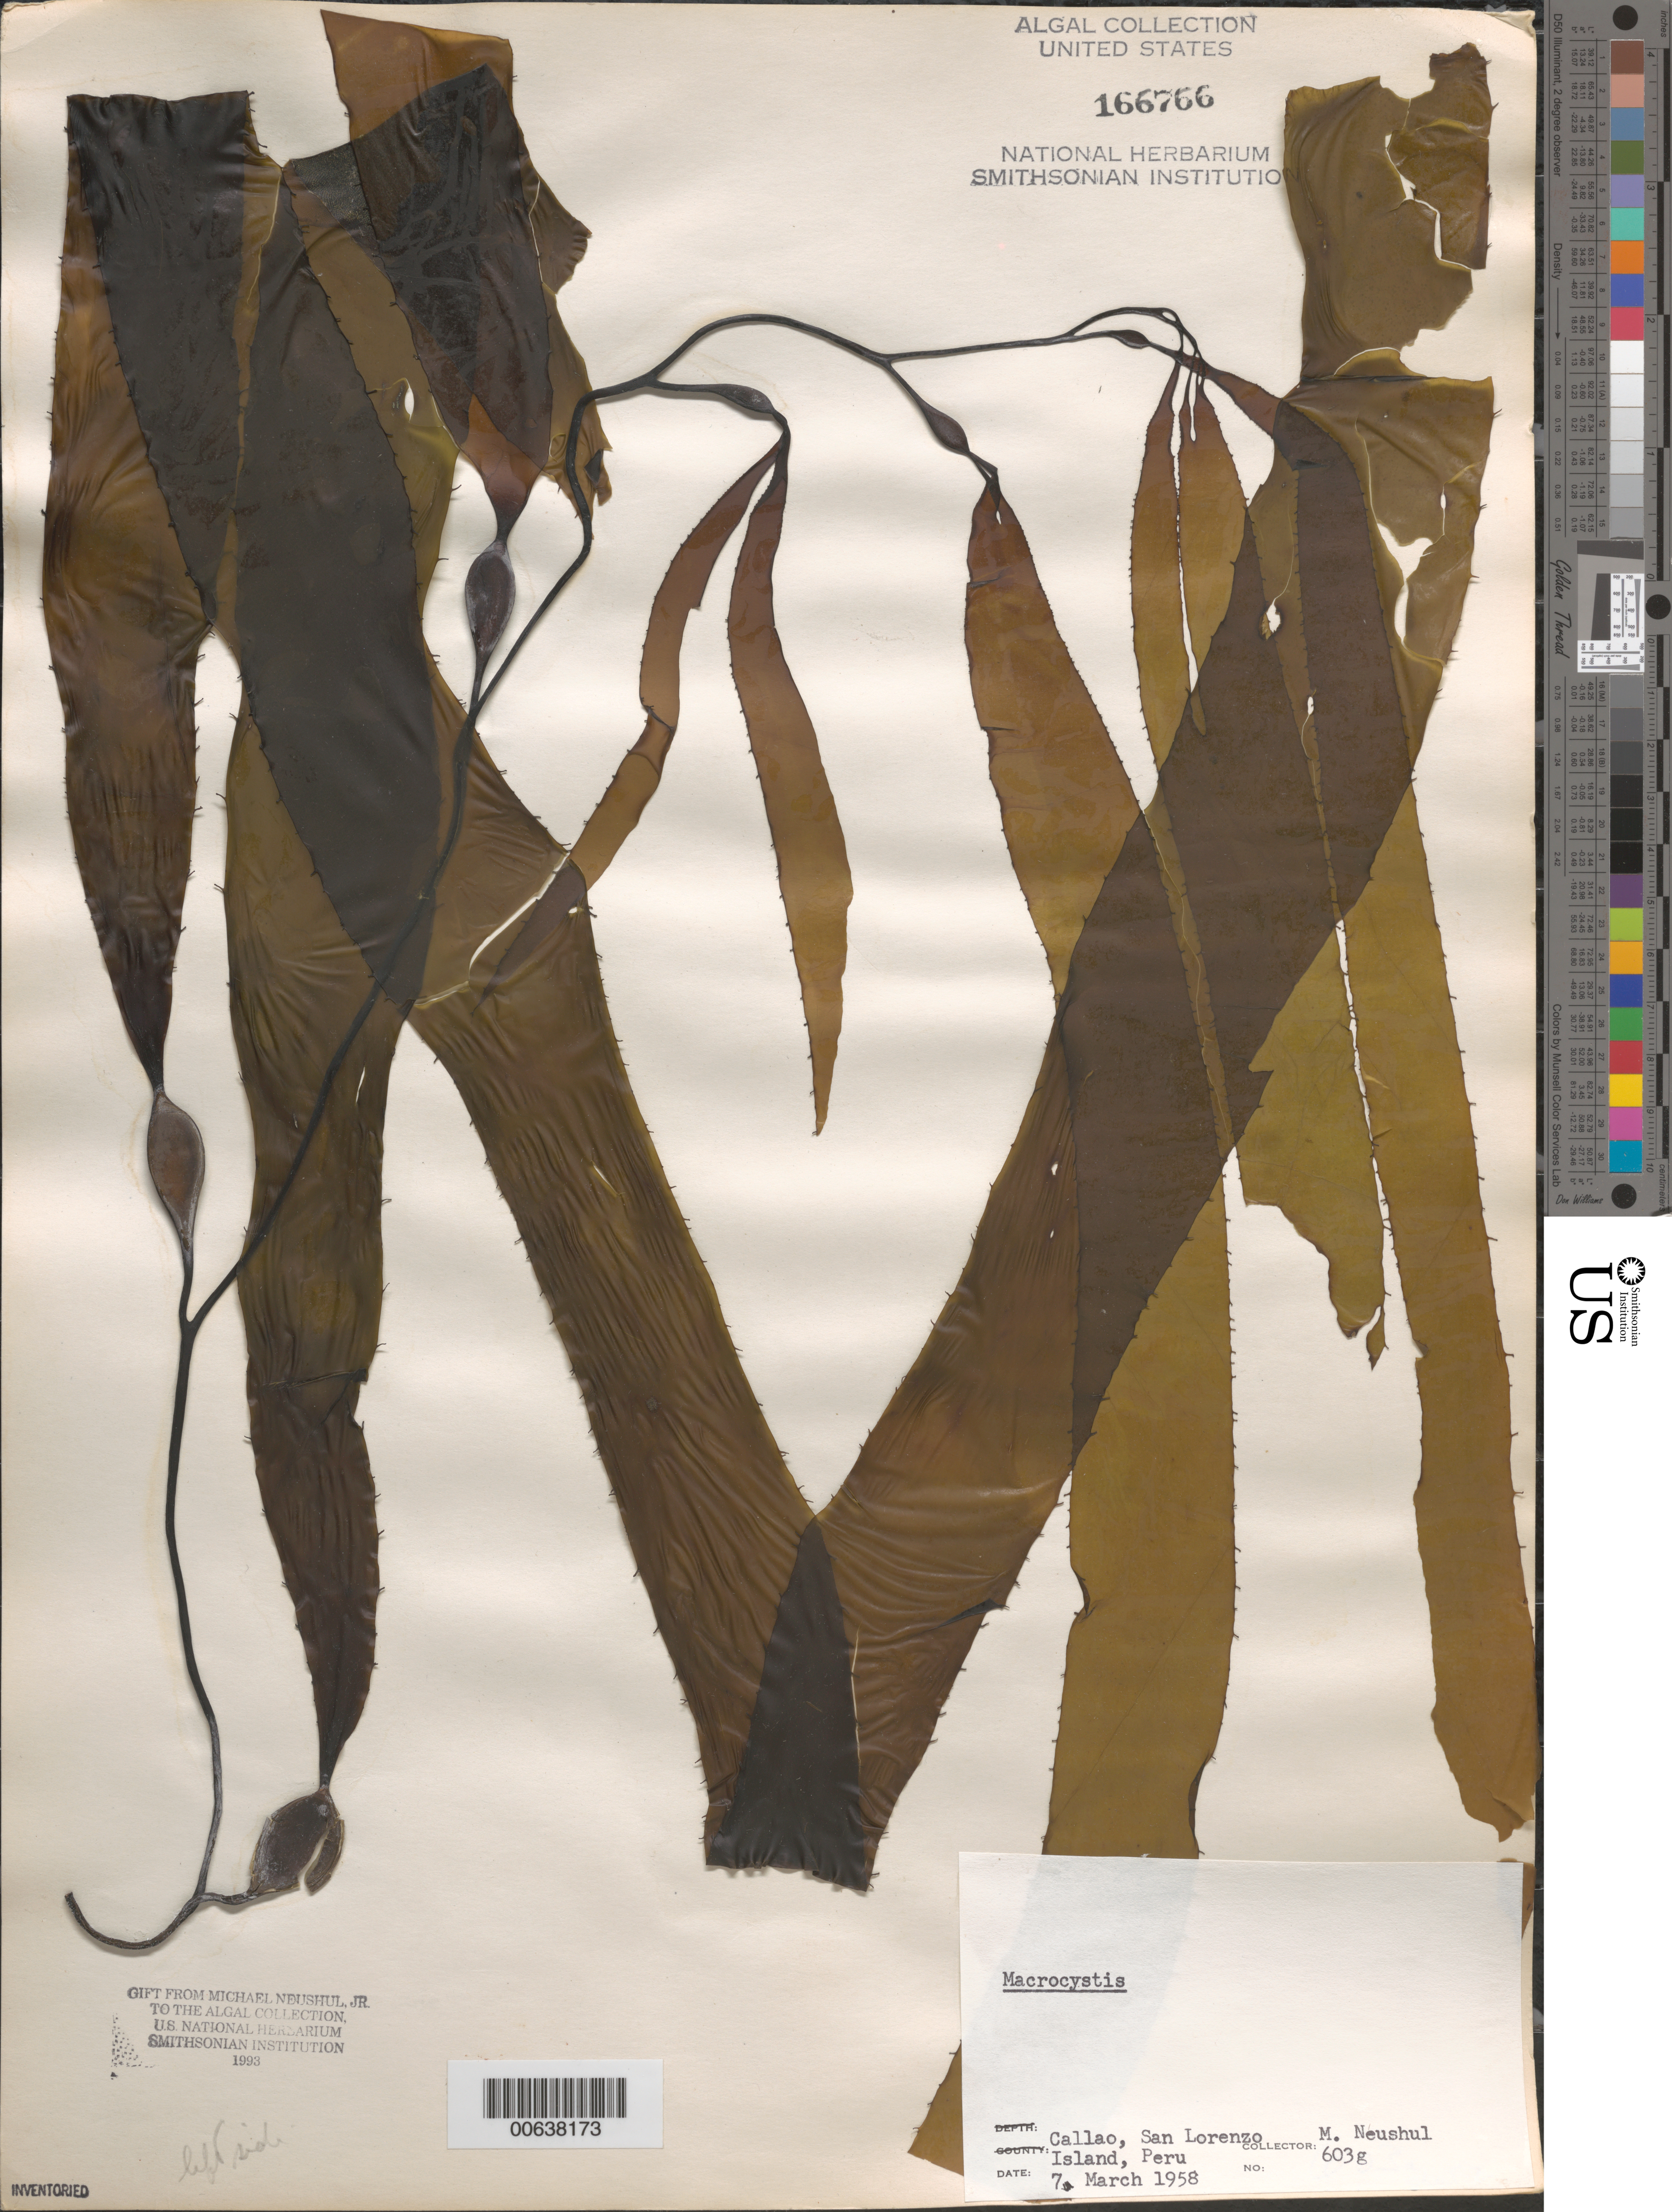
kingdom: Chromista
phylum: Ochrophyta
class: Phaeophyceae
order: Laminariales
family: Laminariaceae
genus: Macrocystis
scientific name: Macrocystis sp.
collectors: M. Neushul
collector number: Neushul 603g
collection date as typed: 07 Mar 1958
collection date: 1958-03-07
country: Peru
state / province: Callao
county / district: Callao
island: Isla San Lorenzo (San Lorenzo Island)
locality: Callao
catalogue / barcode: US 166766